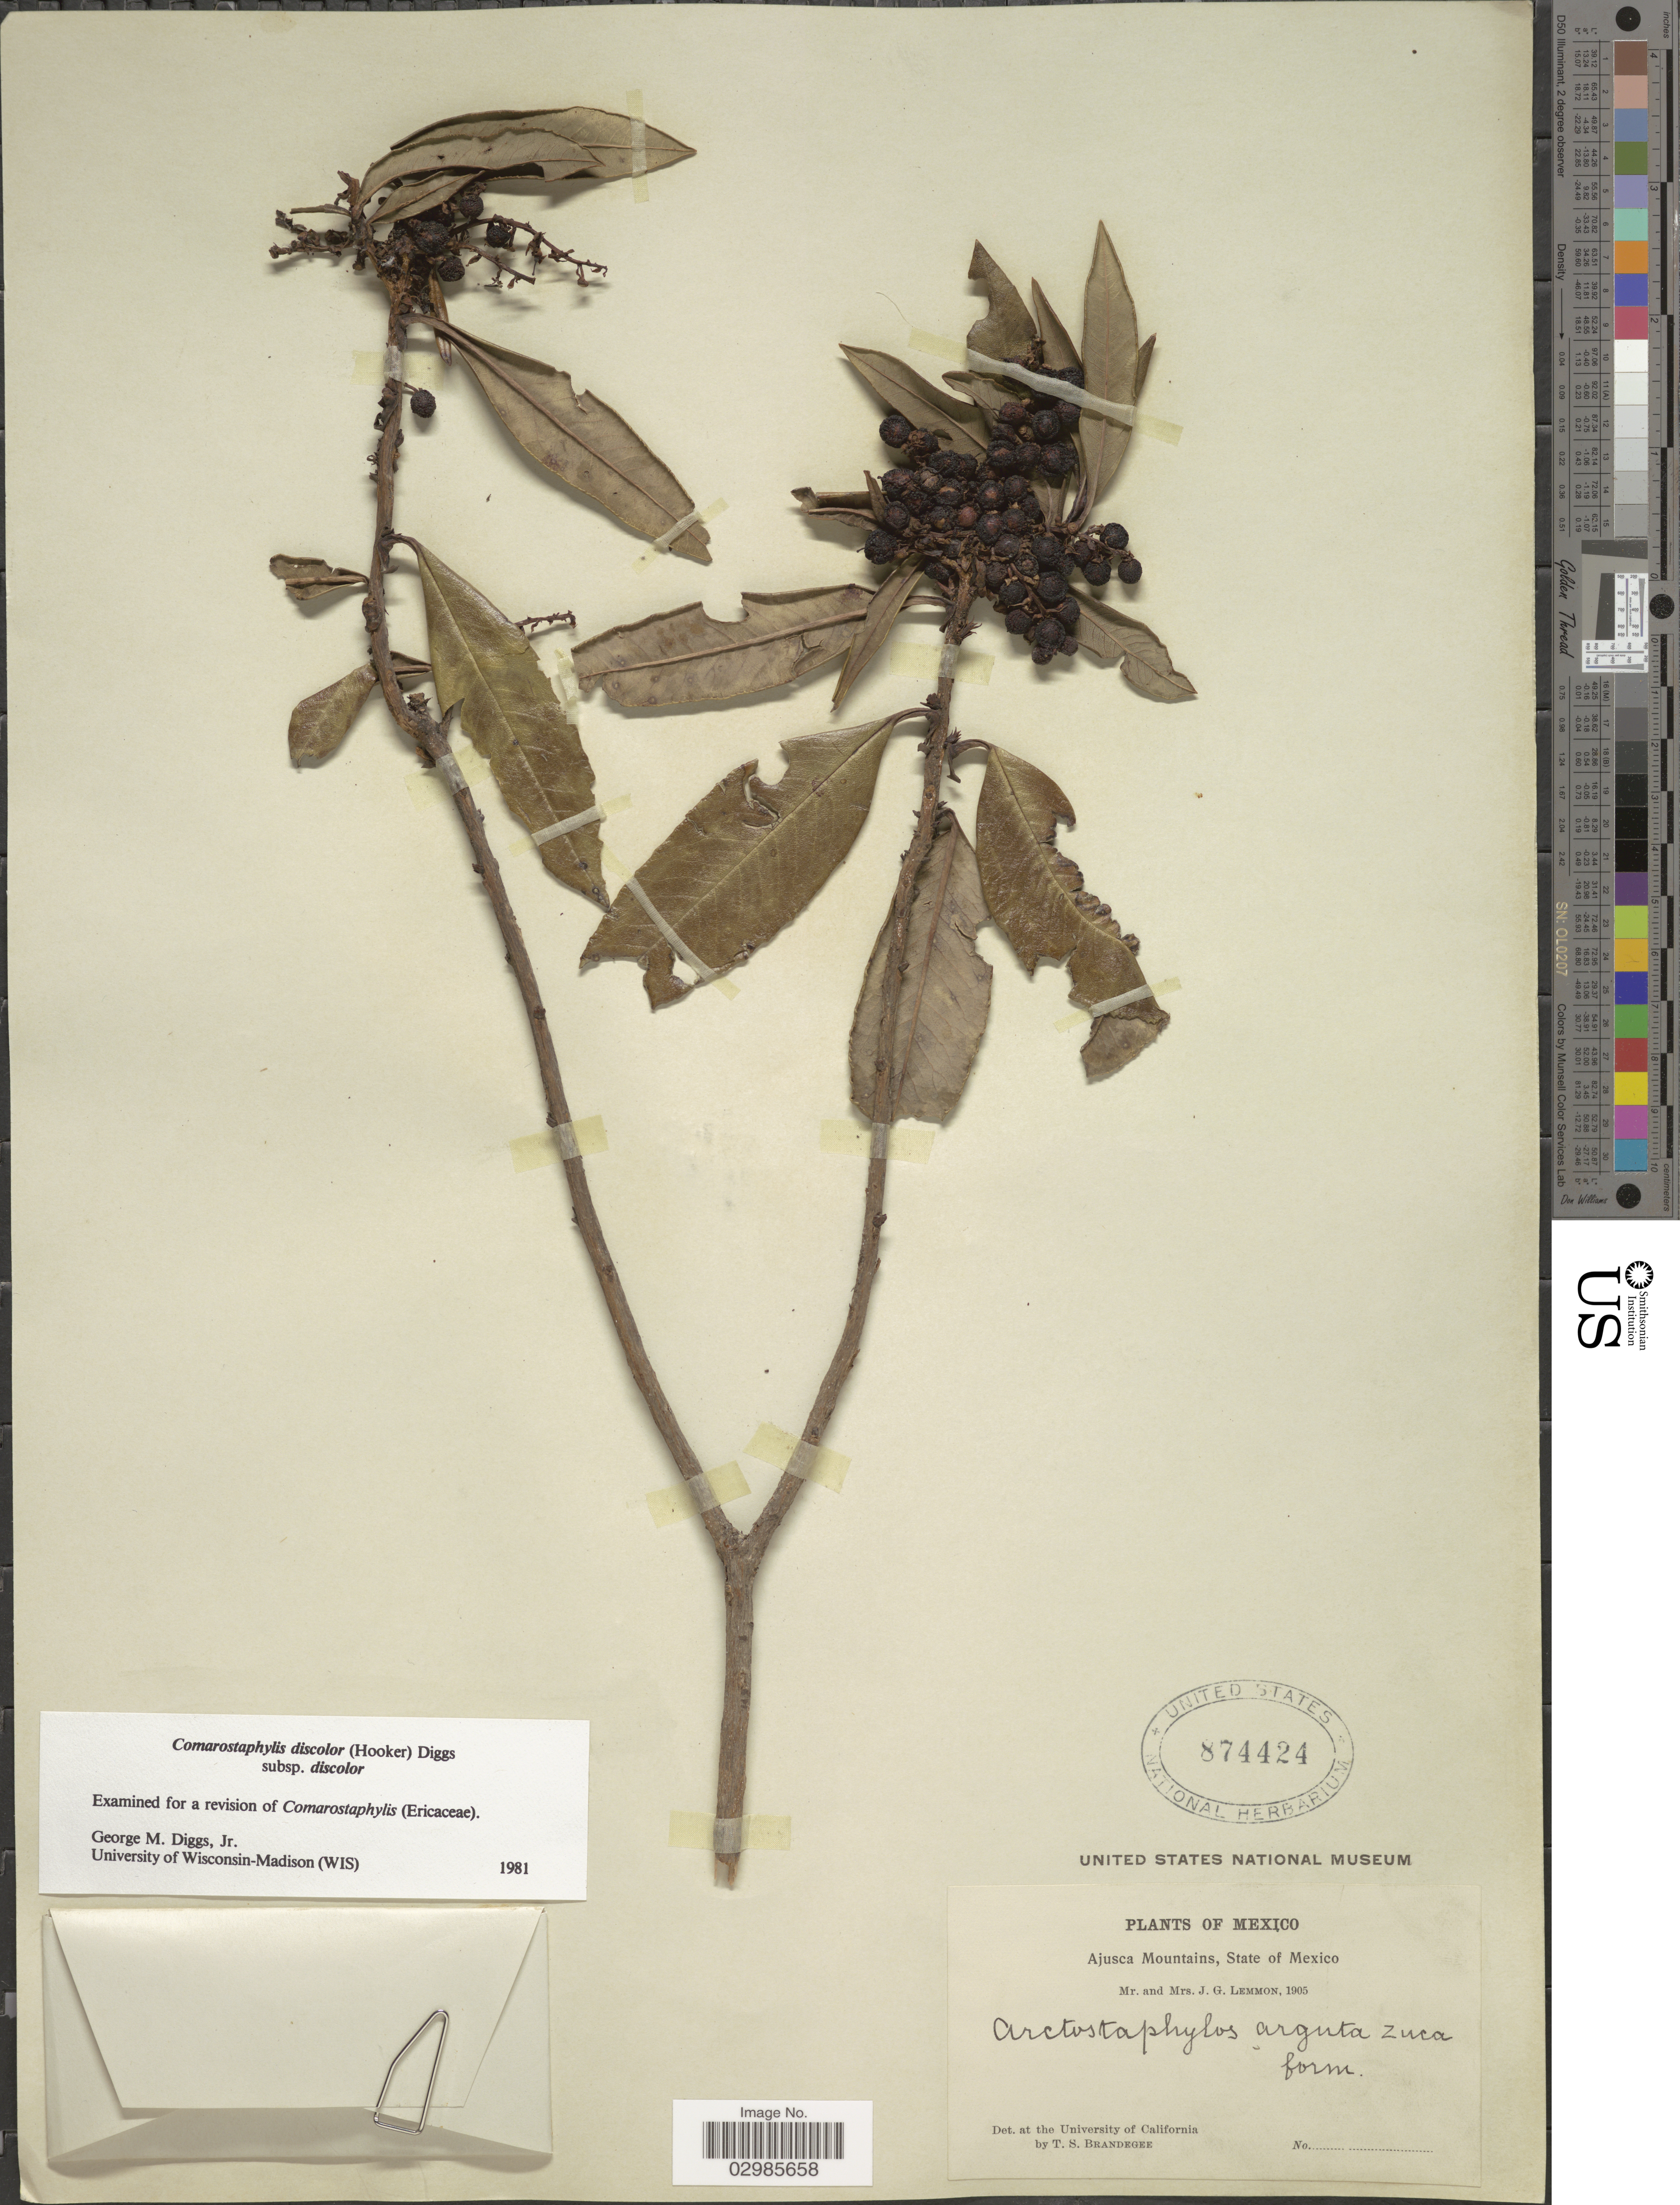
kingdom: Plantae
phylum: Tracheophyta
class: Magnoliopsida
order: Ericales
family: Ericaceae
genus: Comarostaphylis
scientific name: Comarostaphylis discolor subsp. discolor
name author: (Hook.) Diggs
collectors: J. Lemmon & Mrs. J. G. Lemmon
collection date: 1905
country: Mexico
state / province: México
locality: Ajusca Mountains, State of Mexico.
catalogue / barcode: US 874424